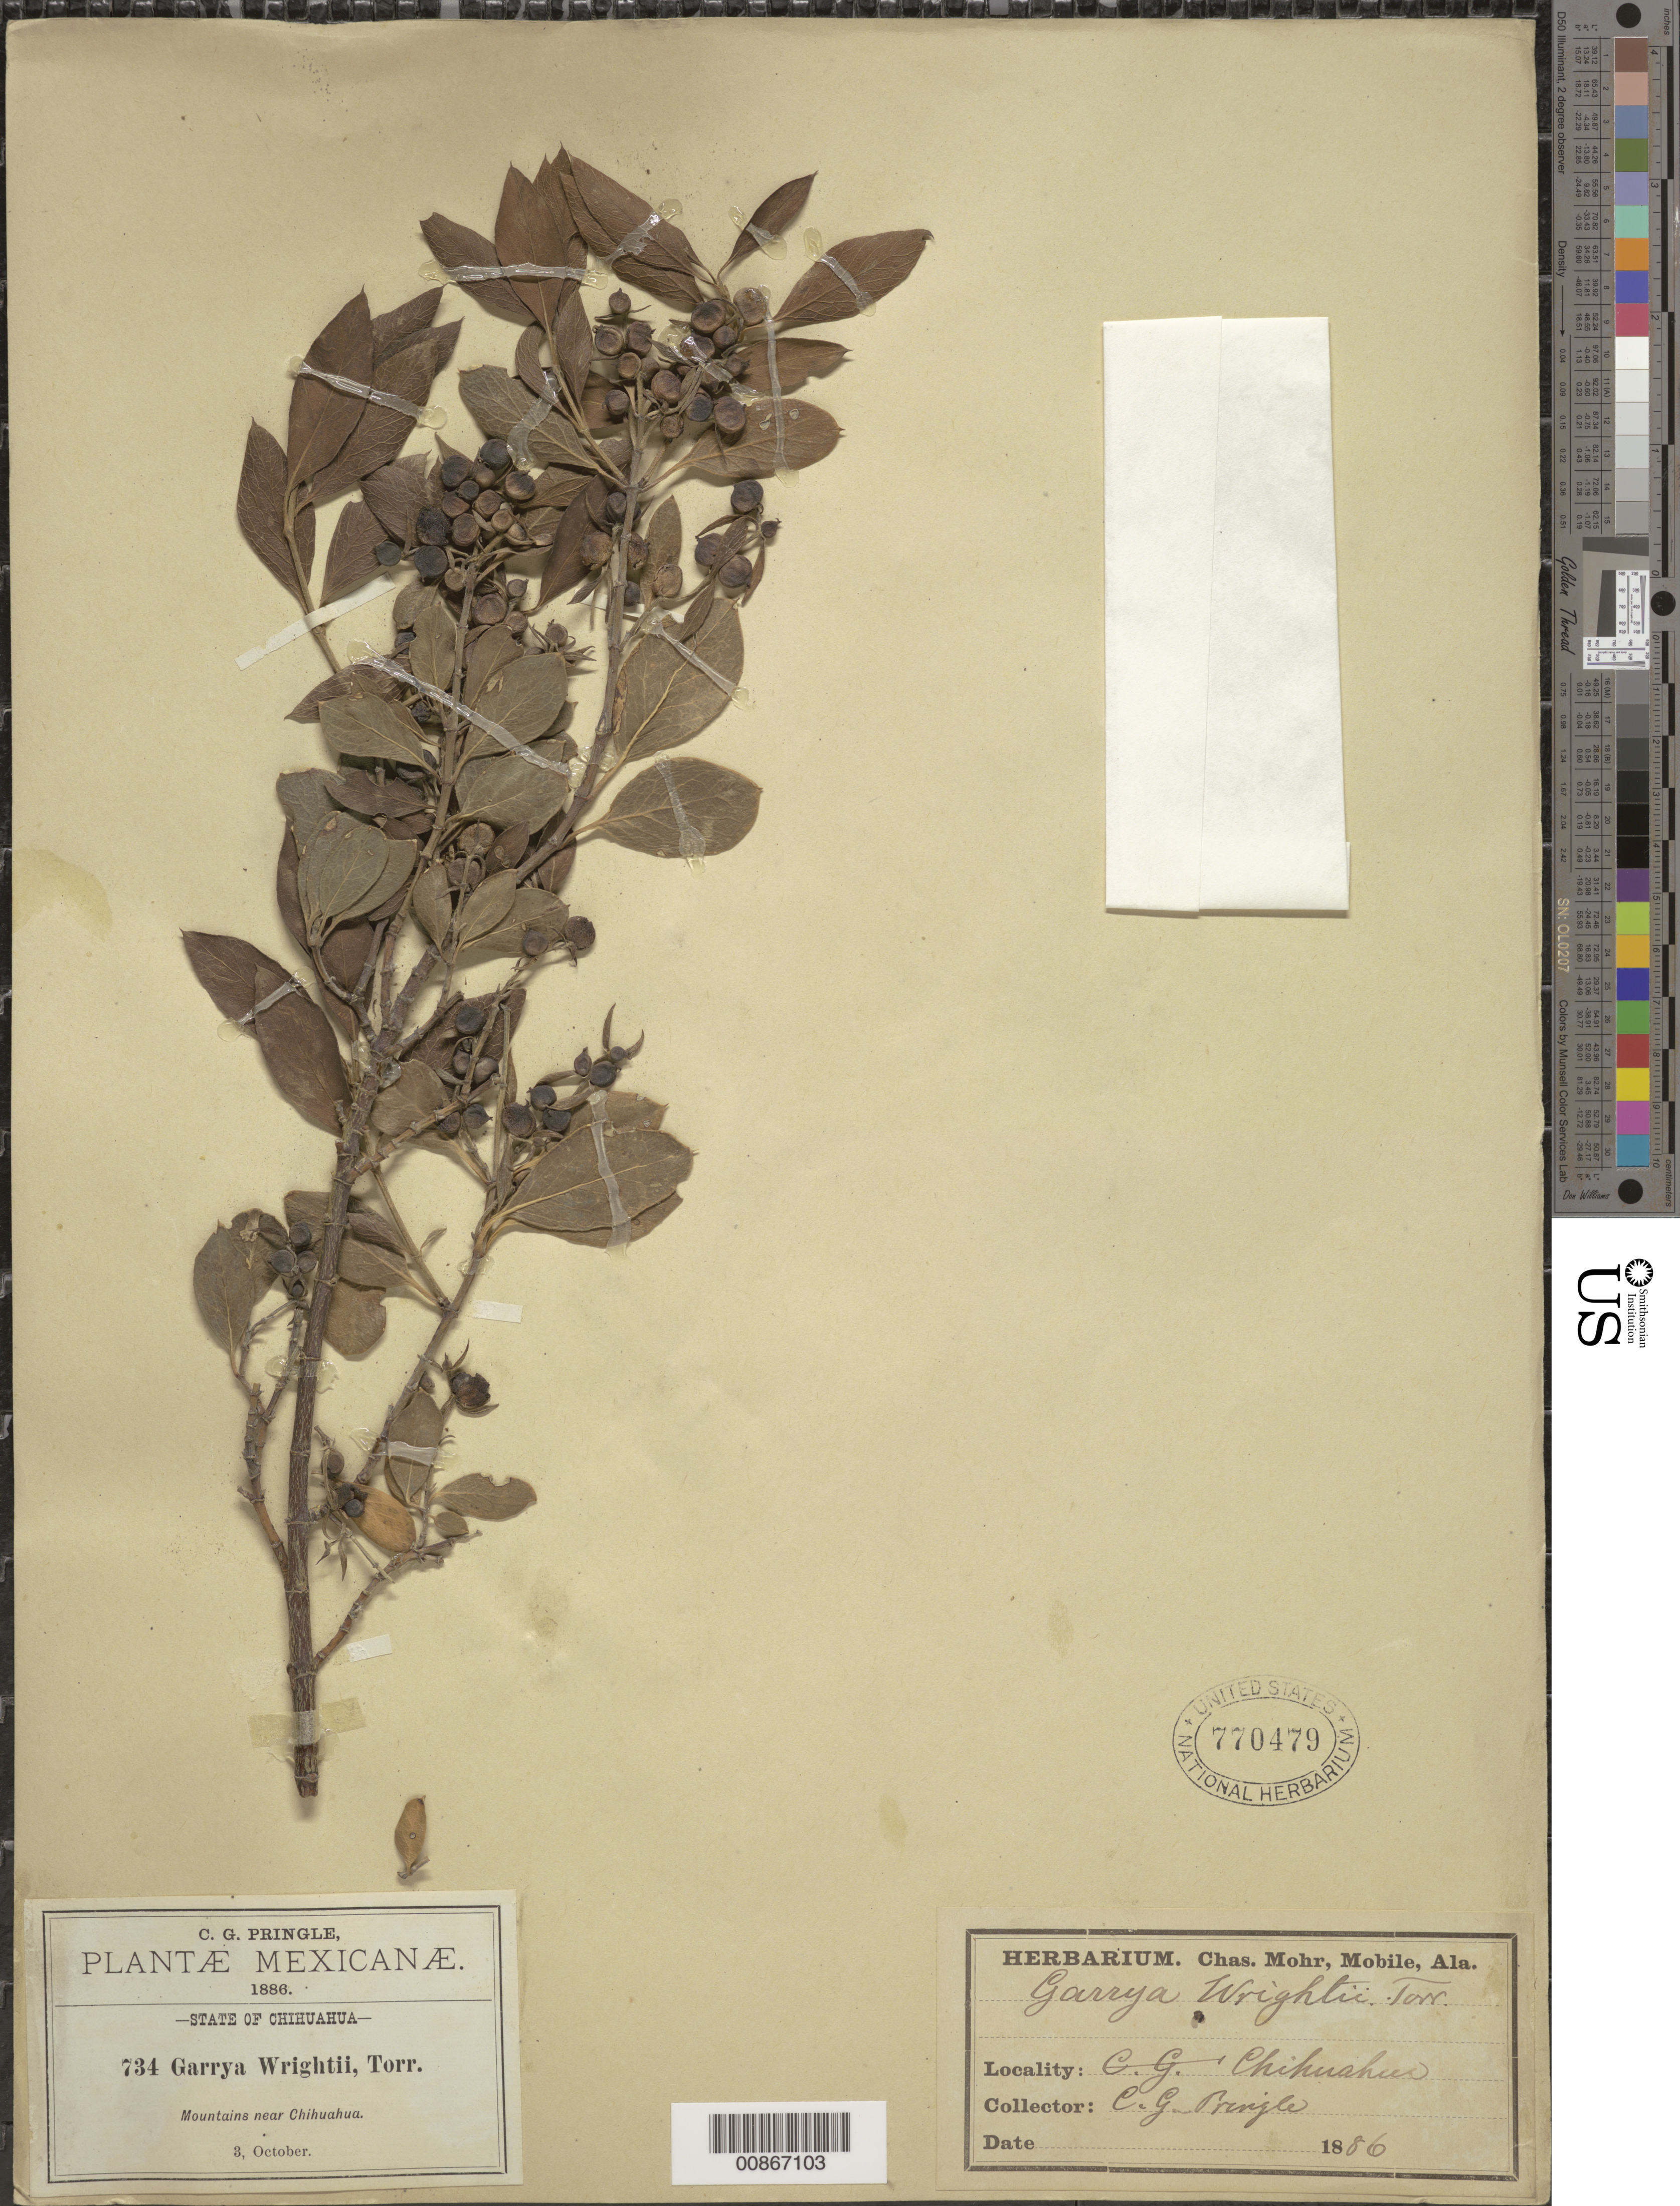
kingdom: Plantae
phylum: Tracheophyta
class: Magnoliopsida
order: Garryales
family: Garryaceae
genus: Garrya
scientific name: Garrya wrightii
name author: Torr.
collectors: C. G. Pringle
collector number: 734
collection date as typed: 03 Oct 1886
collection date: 1886-10-03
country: Mexico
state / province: Chihuahua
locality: Near Chihuahua.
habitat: Mountains.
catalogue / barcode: US 770479